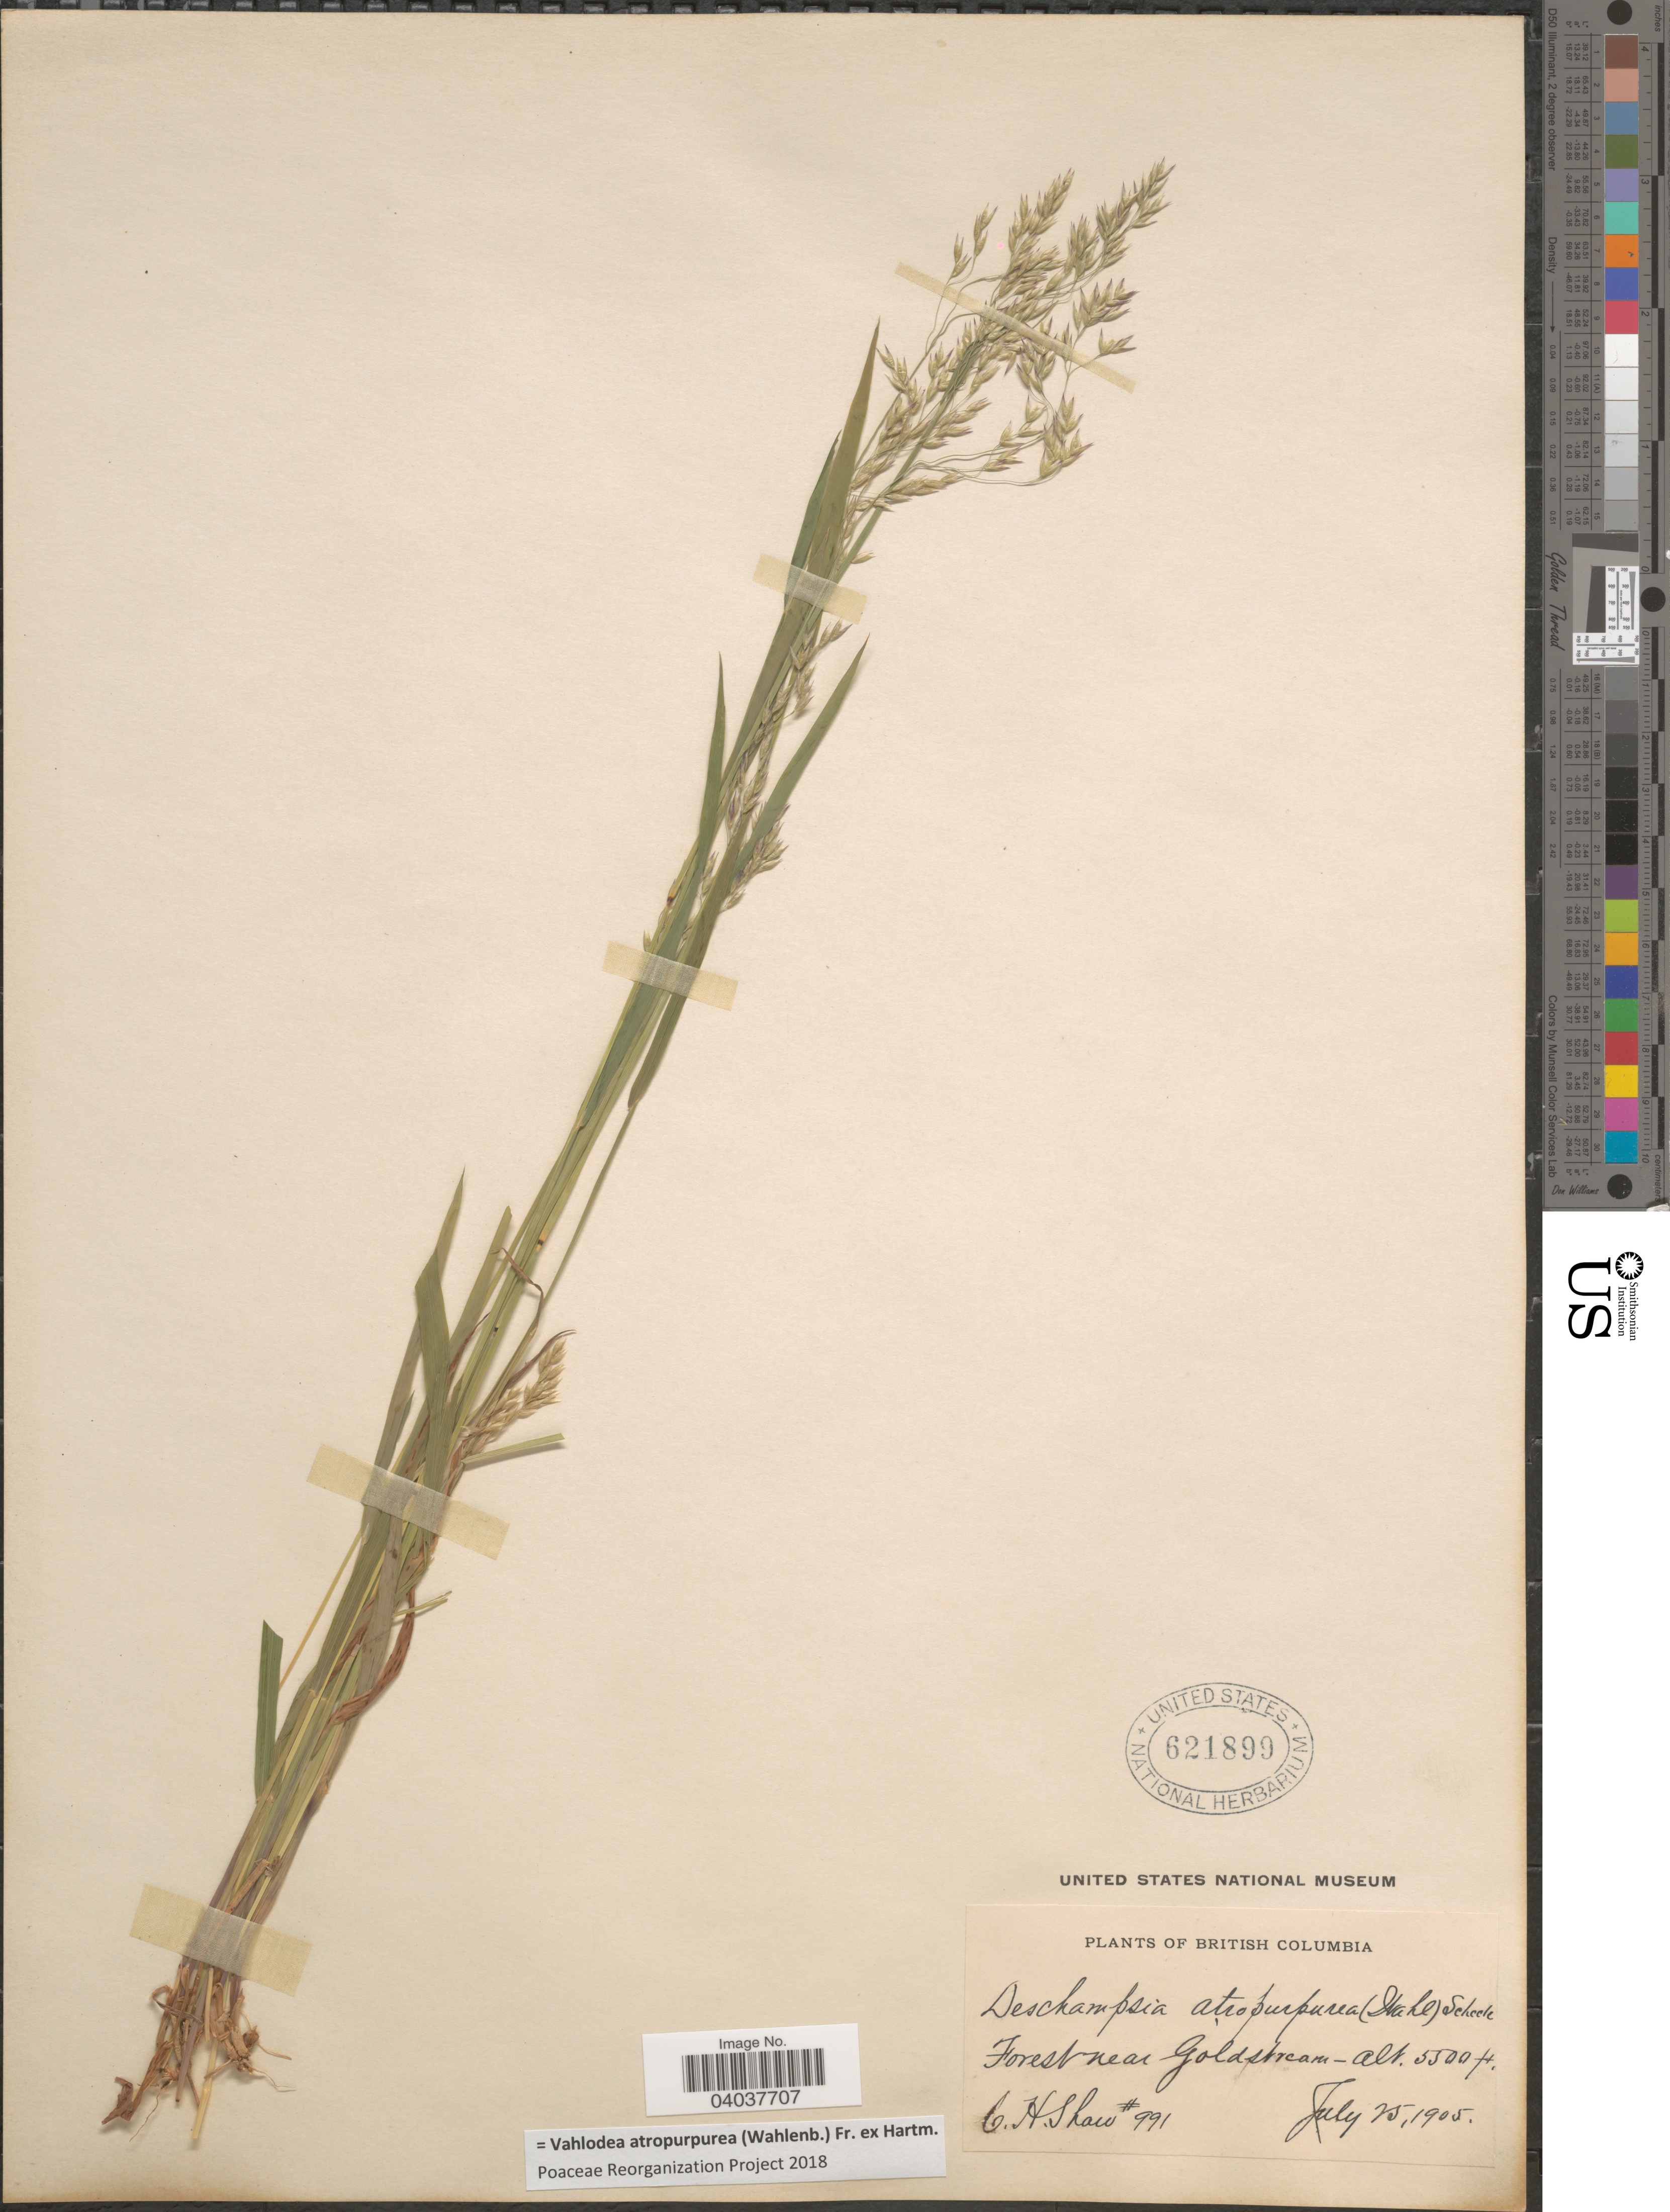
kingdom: Plantae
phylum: Tracheophyta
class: Liliopsida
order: Poales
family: Poaceae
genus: Vahlodea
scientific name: Vahlodea atropurpurea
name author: (Wahlenb.) Fr. ex Hartm.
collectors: C. H. Shaw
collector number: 991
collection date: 1905-07-25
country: Canada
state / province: British Columbia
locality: Forest near Goldstream.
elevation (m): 1676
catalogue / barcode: US 621899